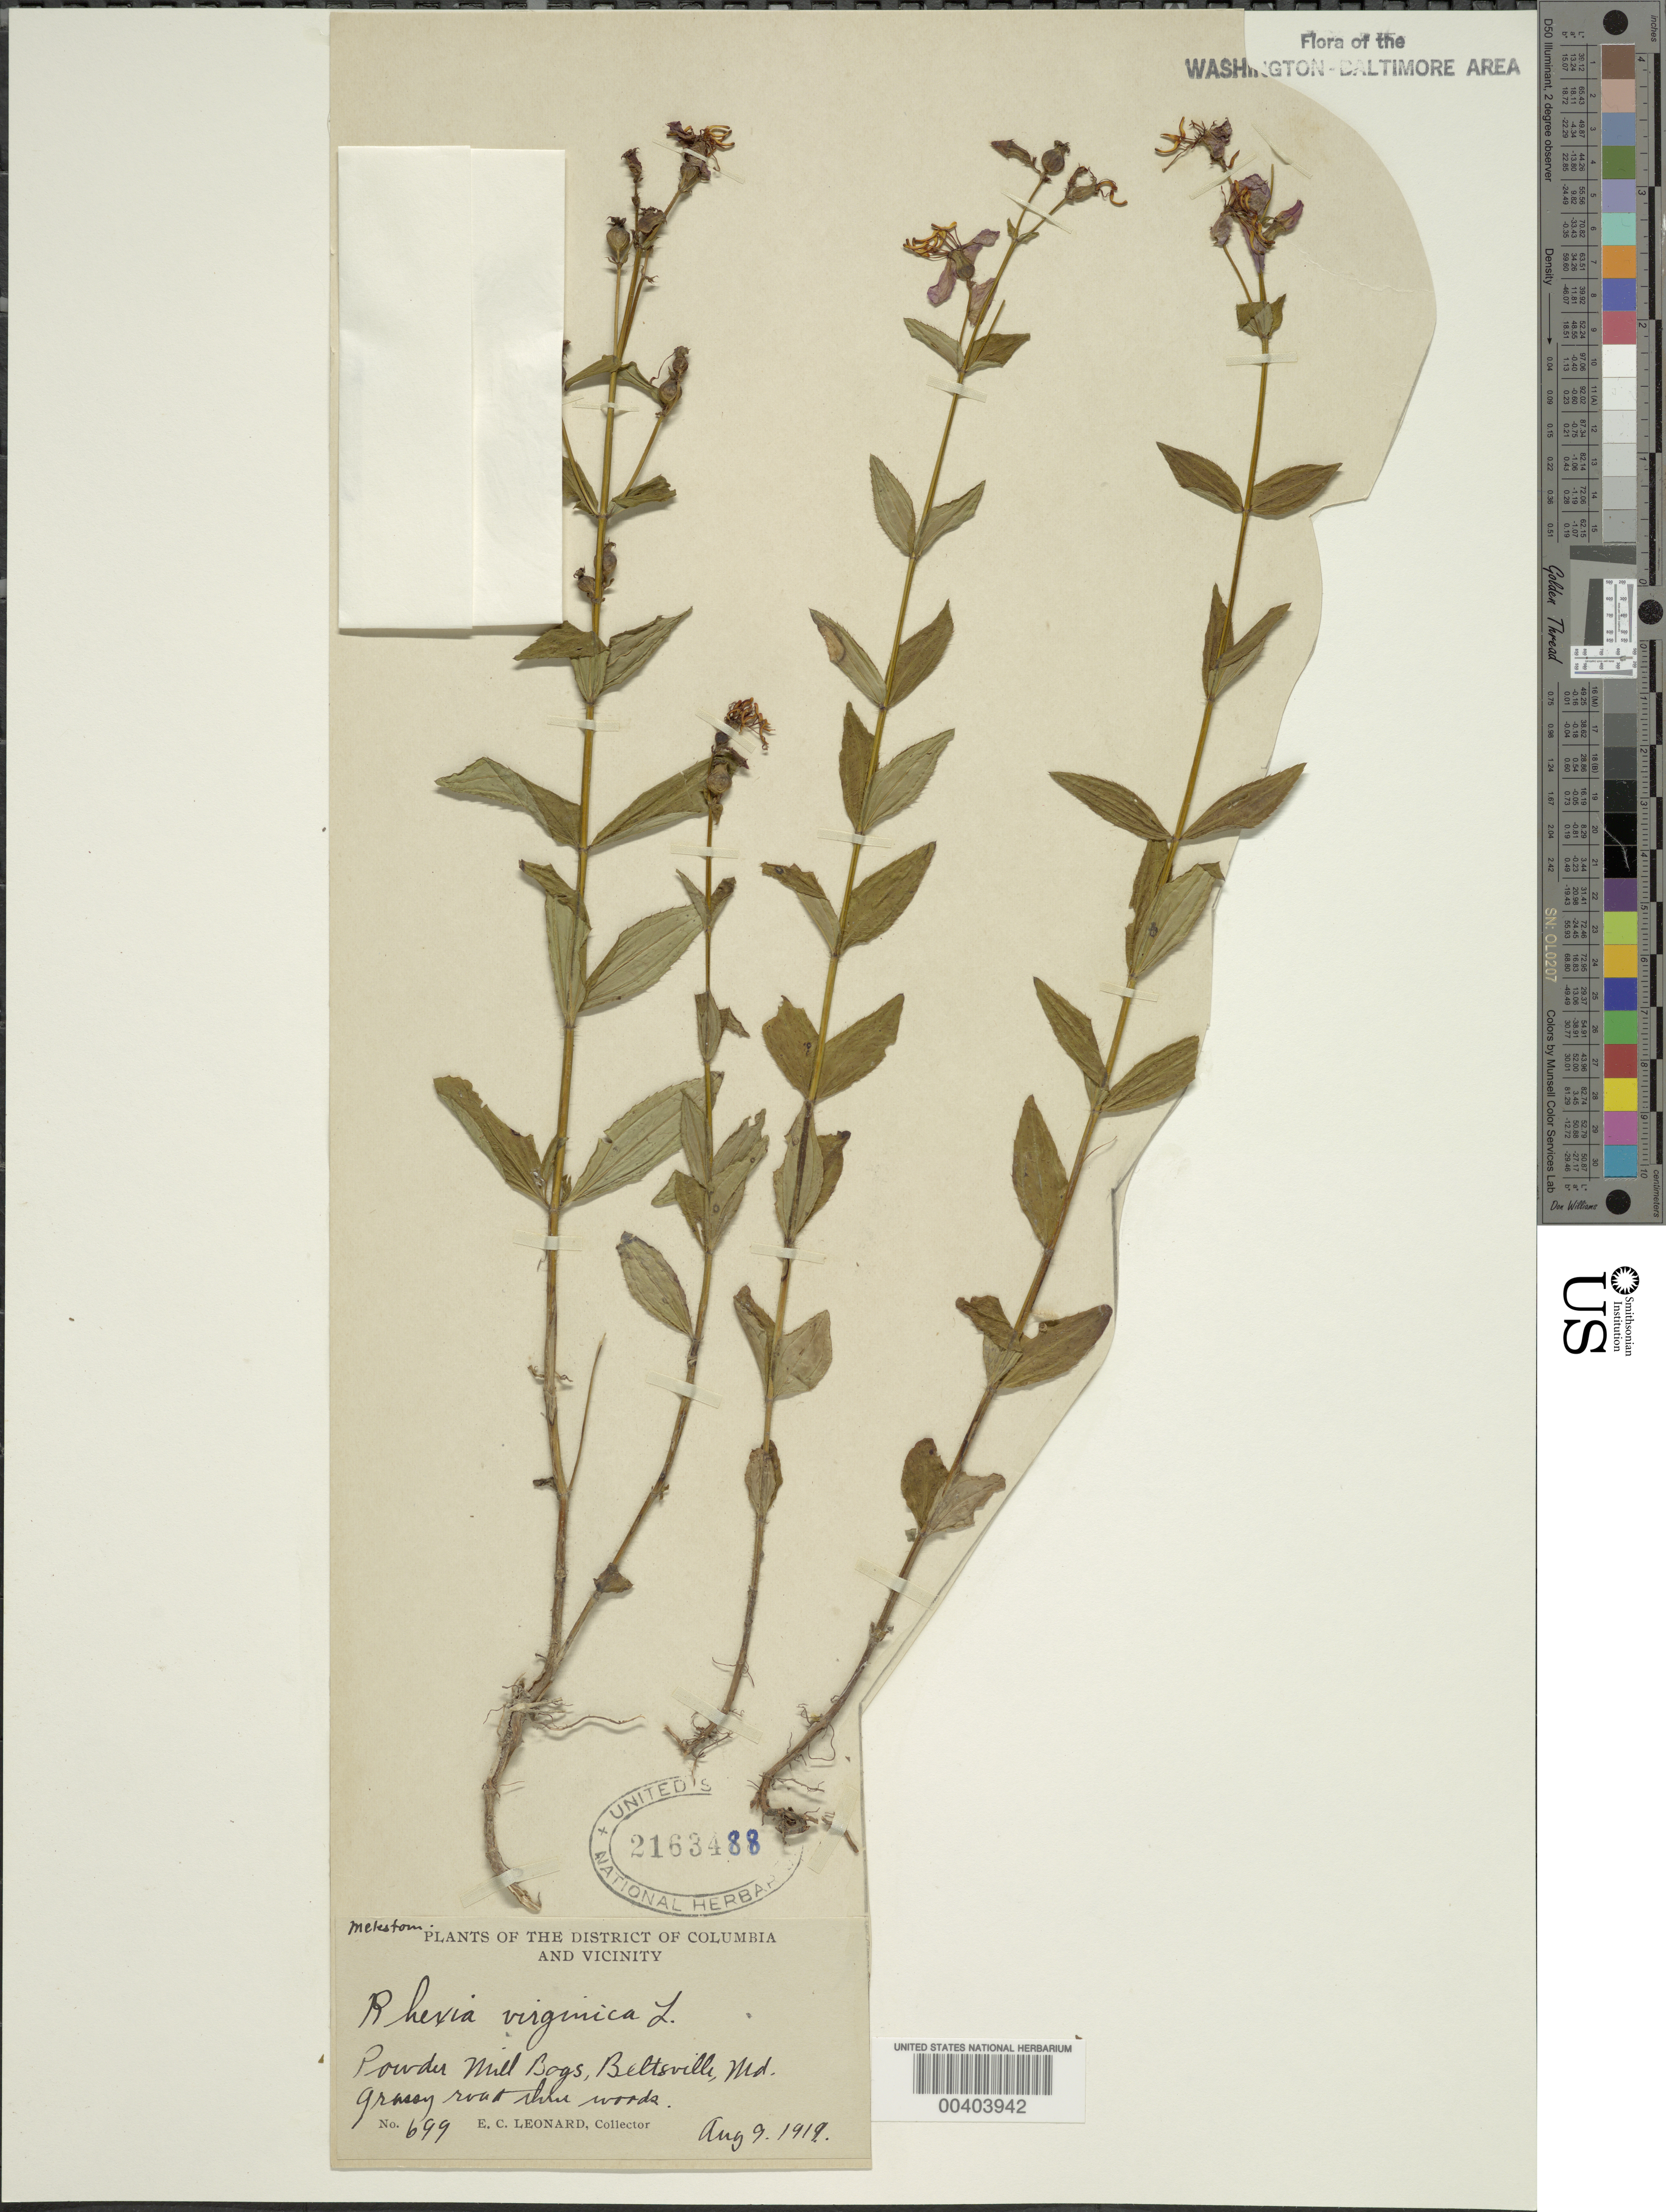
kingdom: Plantae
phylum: Tracheophyta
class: Magnoliopsida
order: Myrtales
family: Melastomataceae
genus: Rhexia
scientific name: Rhexia virginica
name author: L.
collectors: E. C. Leonard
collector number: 699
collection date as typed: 09 Aug 1919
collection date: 1919-08-09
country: United States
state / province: Maryland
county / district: Prince George's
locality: Powder Mill Bogs, Beltsville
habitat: Grassy road through woods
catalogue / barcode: US 2163488